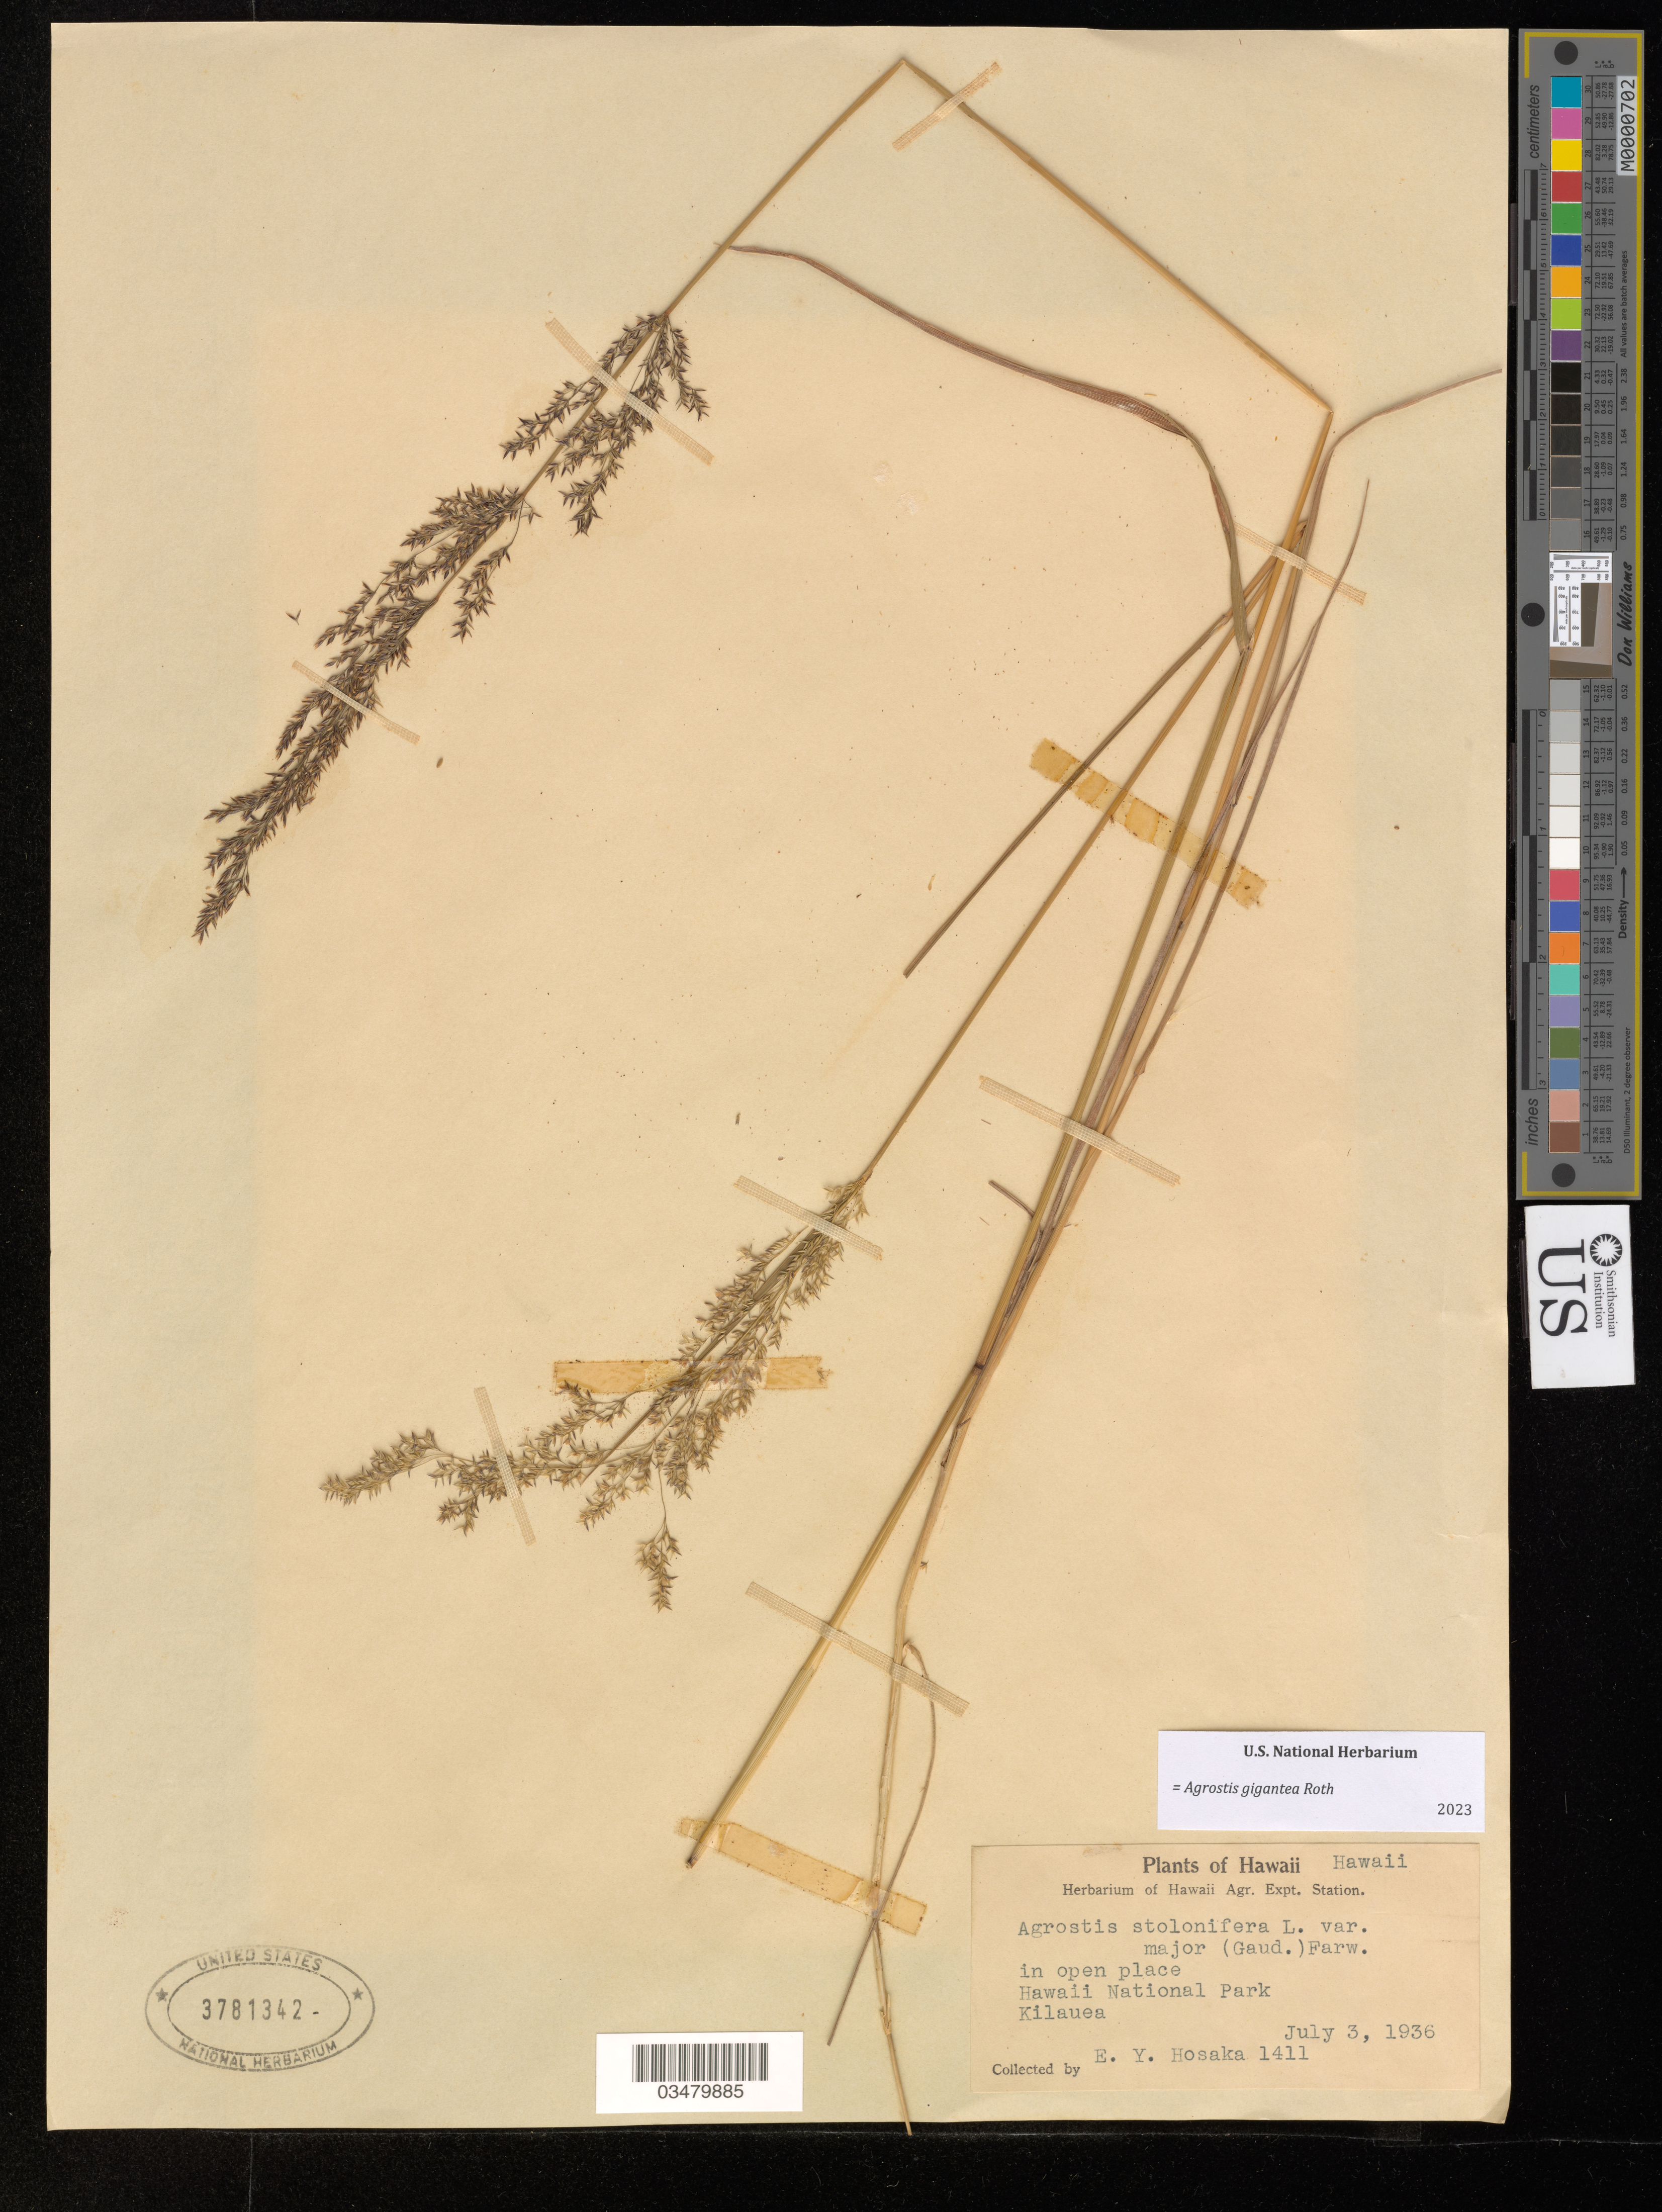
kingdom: Plantae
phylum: Tracheophyta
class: Liliopsida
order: Poales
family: Poaceae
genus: Agrostis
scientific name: Agrostis gigantea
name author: Roth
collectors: E. Y. Hosaka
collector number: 1411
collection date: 1936-07-03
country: United States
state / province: Hawaii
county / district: Hawaii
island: Hawaii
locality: Kilauea, Hawaii National Park.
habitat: Open place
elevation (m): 1219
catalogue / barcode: US 3781342